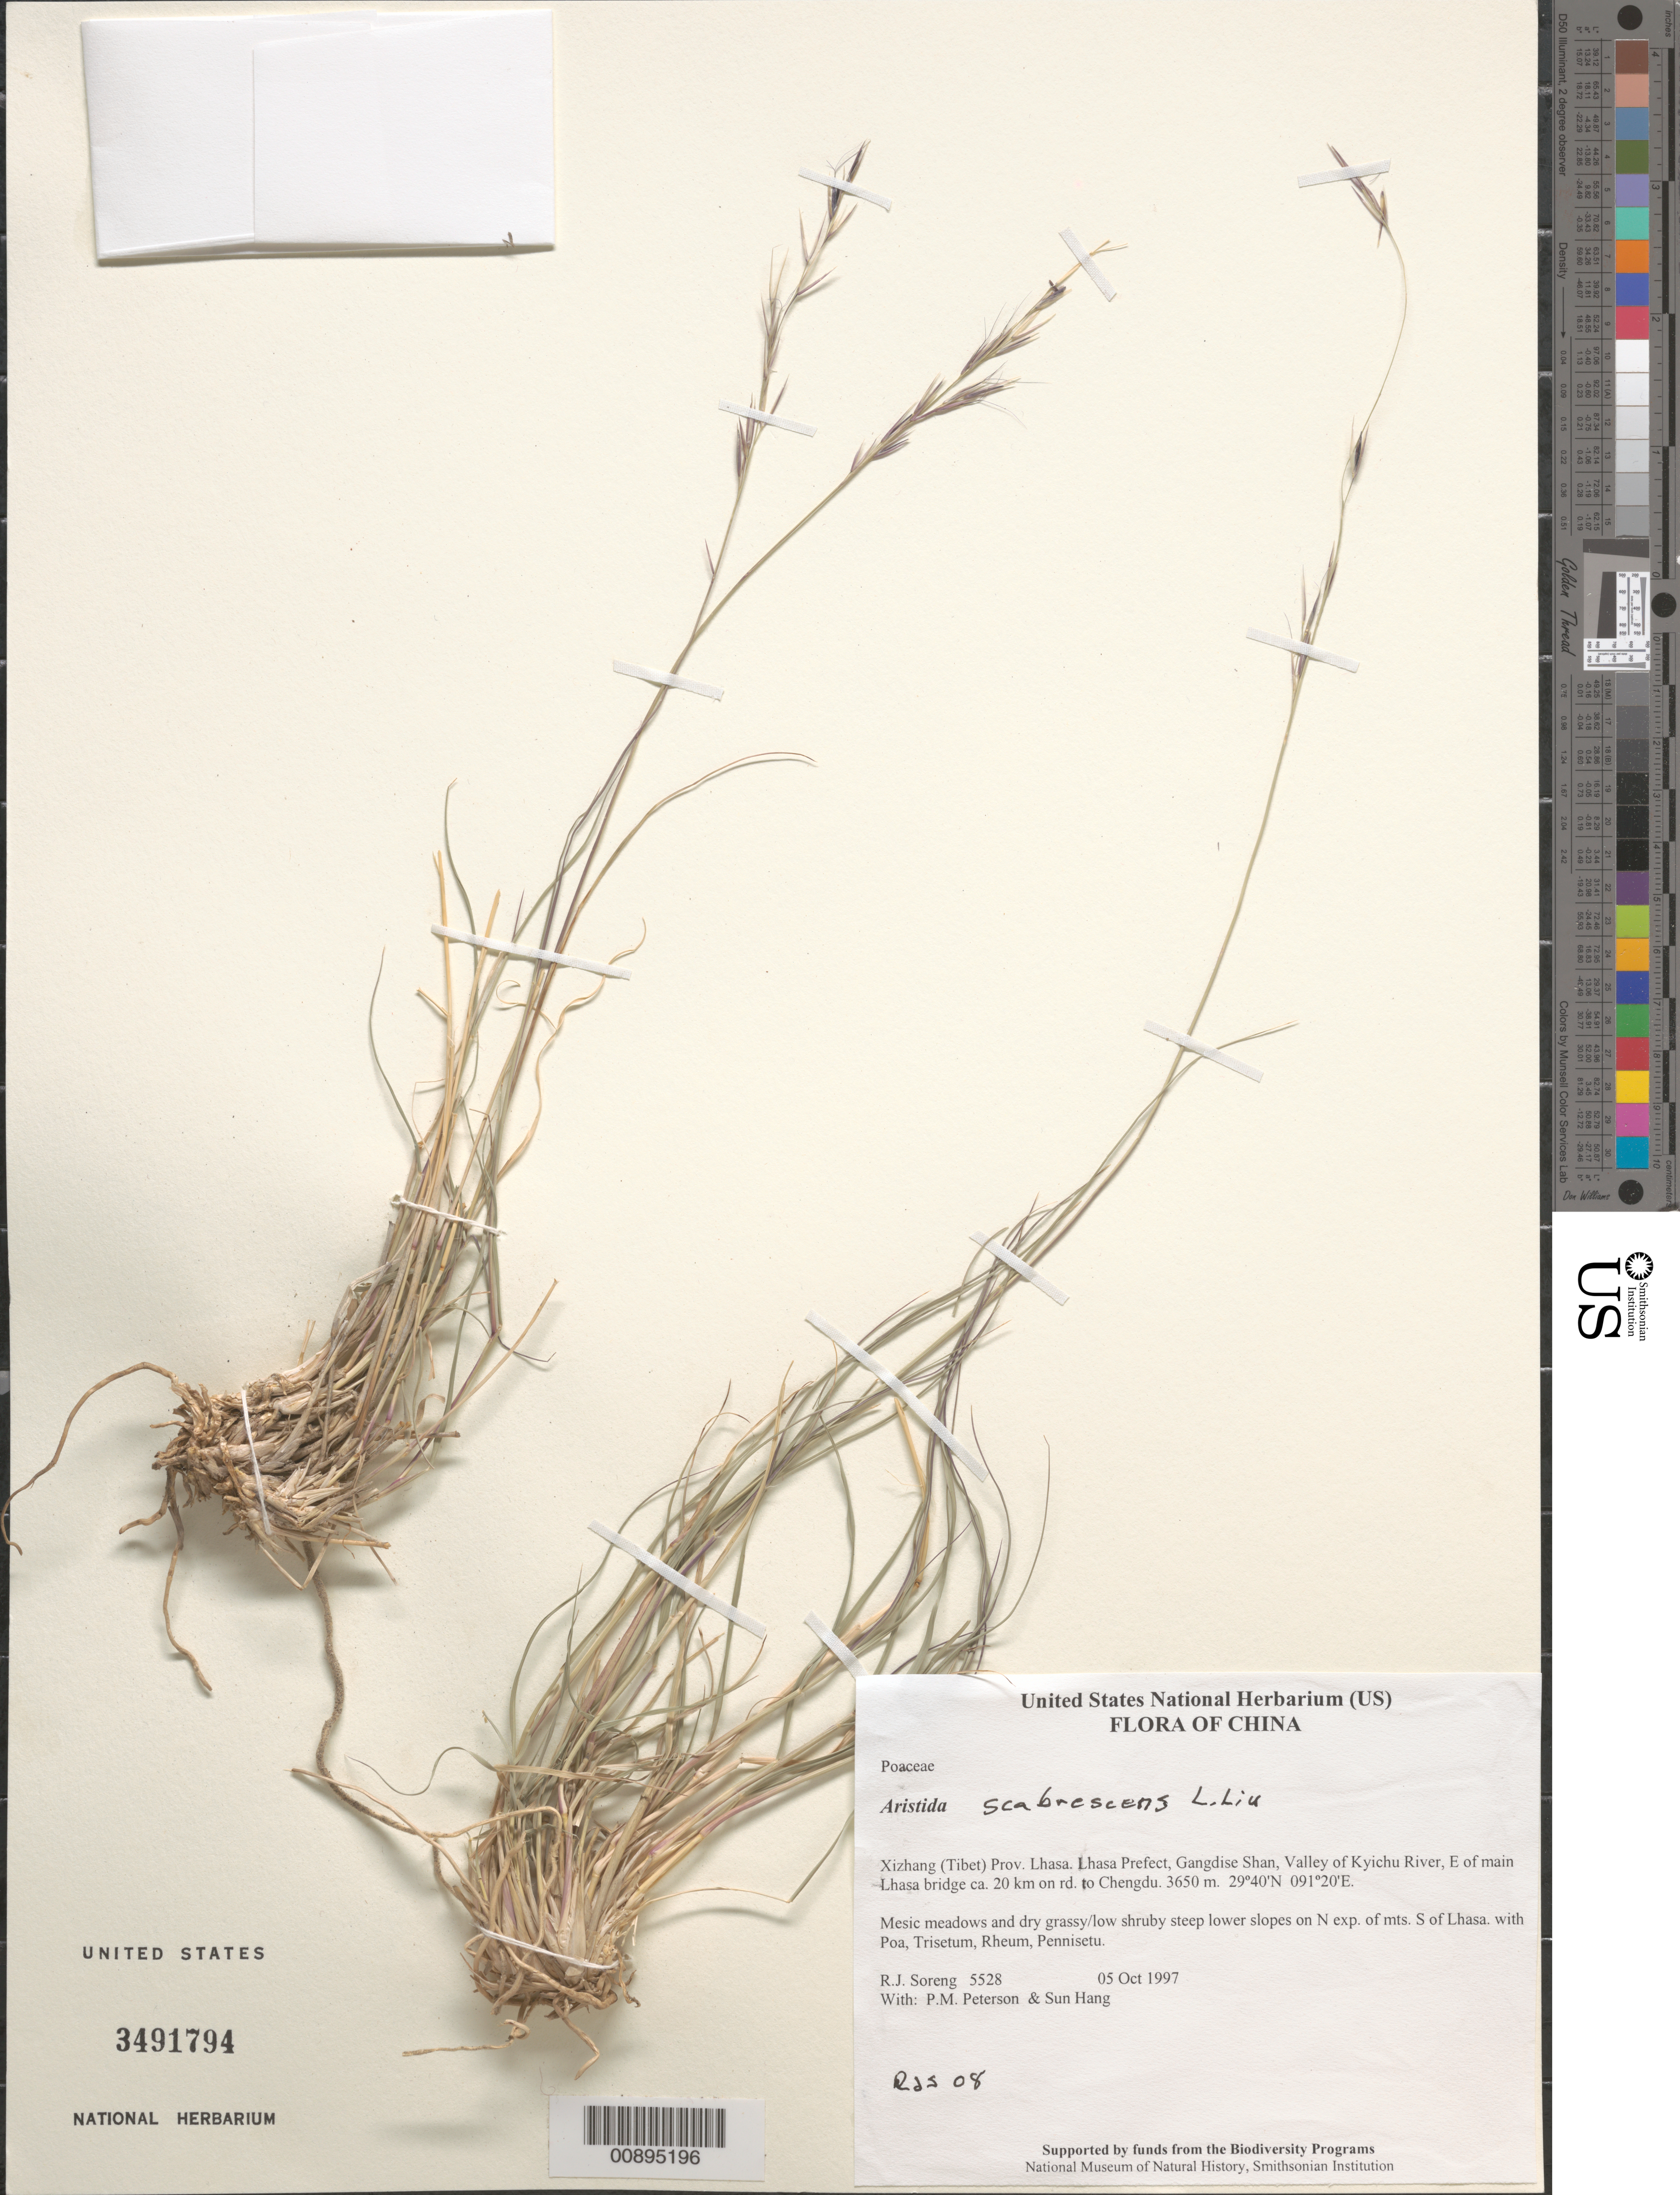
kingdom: Plantae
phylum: Tracheophyta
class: Liliopsida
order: Poales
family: Poaceae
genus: Aristida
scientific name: Aristida scabrescens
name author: L. Liu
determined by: Soreng, Robert J., Research Associate (BOT), Smithsonian Institution - National Museum of Natural History (UNITED STATES)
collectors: R. J. Soreng, P. M. Peterson & Sun Hang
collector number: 5528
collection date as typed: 05 Oct 1997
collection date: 1997-10-05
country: China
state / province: Xizang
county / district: Lhasa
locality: Lhasa Prefect, Gangdise Shan, Valley of Kyichu River, E of main Lhasa bridge ca. 20 km on rd. to Chengdu.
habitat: Mesic meadows and dry grassy/low shruby steep lower slopes on N exp. of mts. S of Lhasa. with Poa, Trisetum, Rheum, Pennisetu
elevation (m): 3650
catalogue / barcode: US 3491794